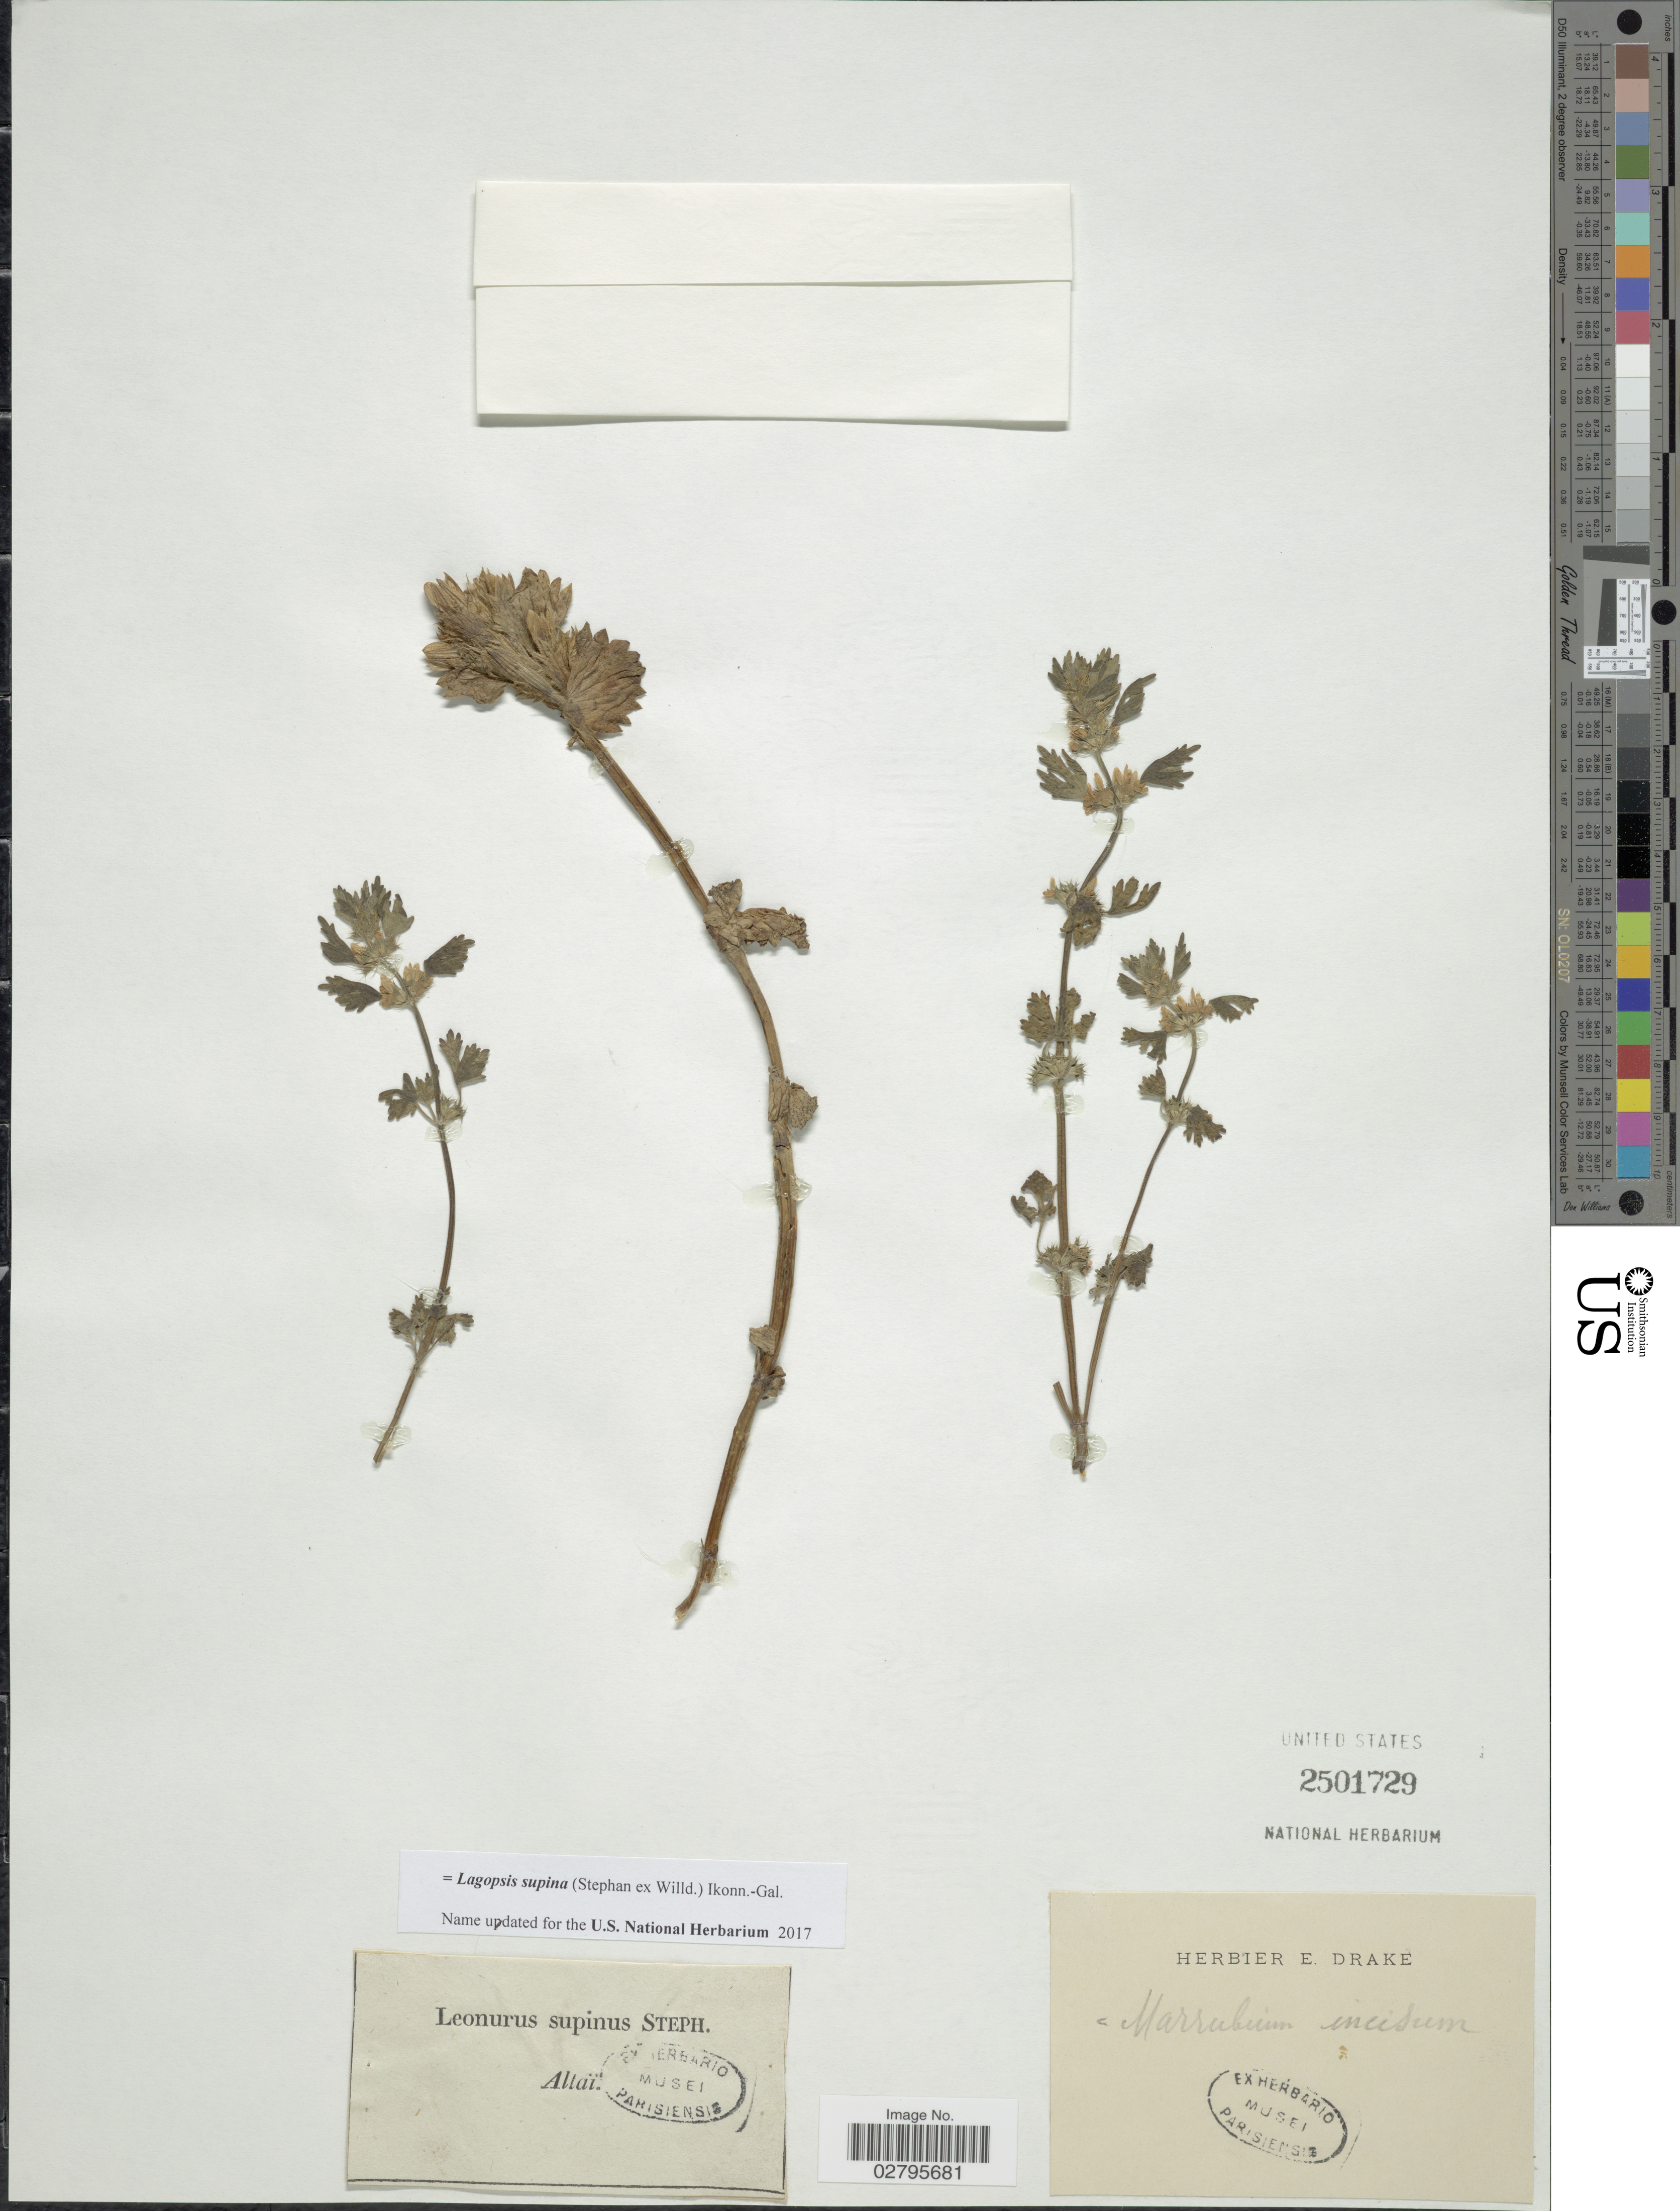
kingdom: Plantae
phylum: Tracheophyta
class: Magnoliopsida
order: Lamiales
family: Lamiaceae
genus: Lagopsis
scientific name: Lagopsis supina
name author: (Steph. ex Willd.) Ikonn.-Gal.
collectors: ex herb. E. Drake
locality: Altaï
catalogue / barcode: US 2501729